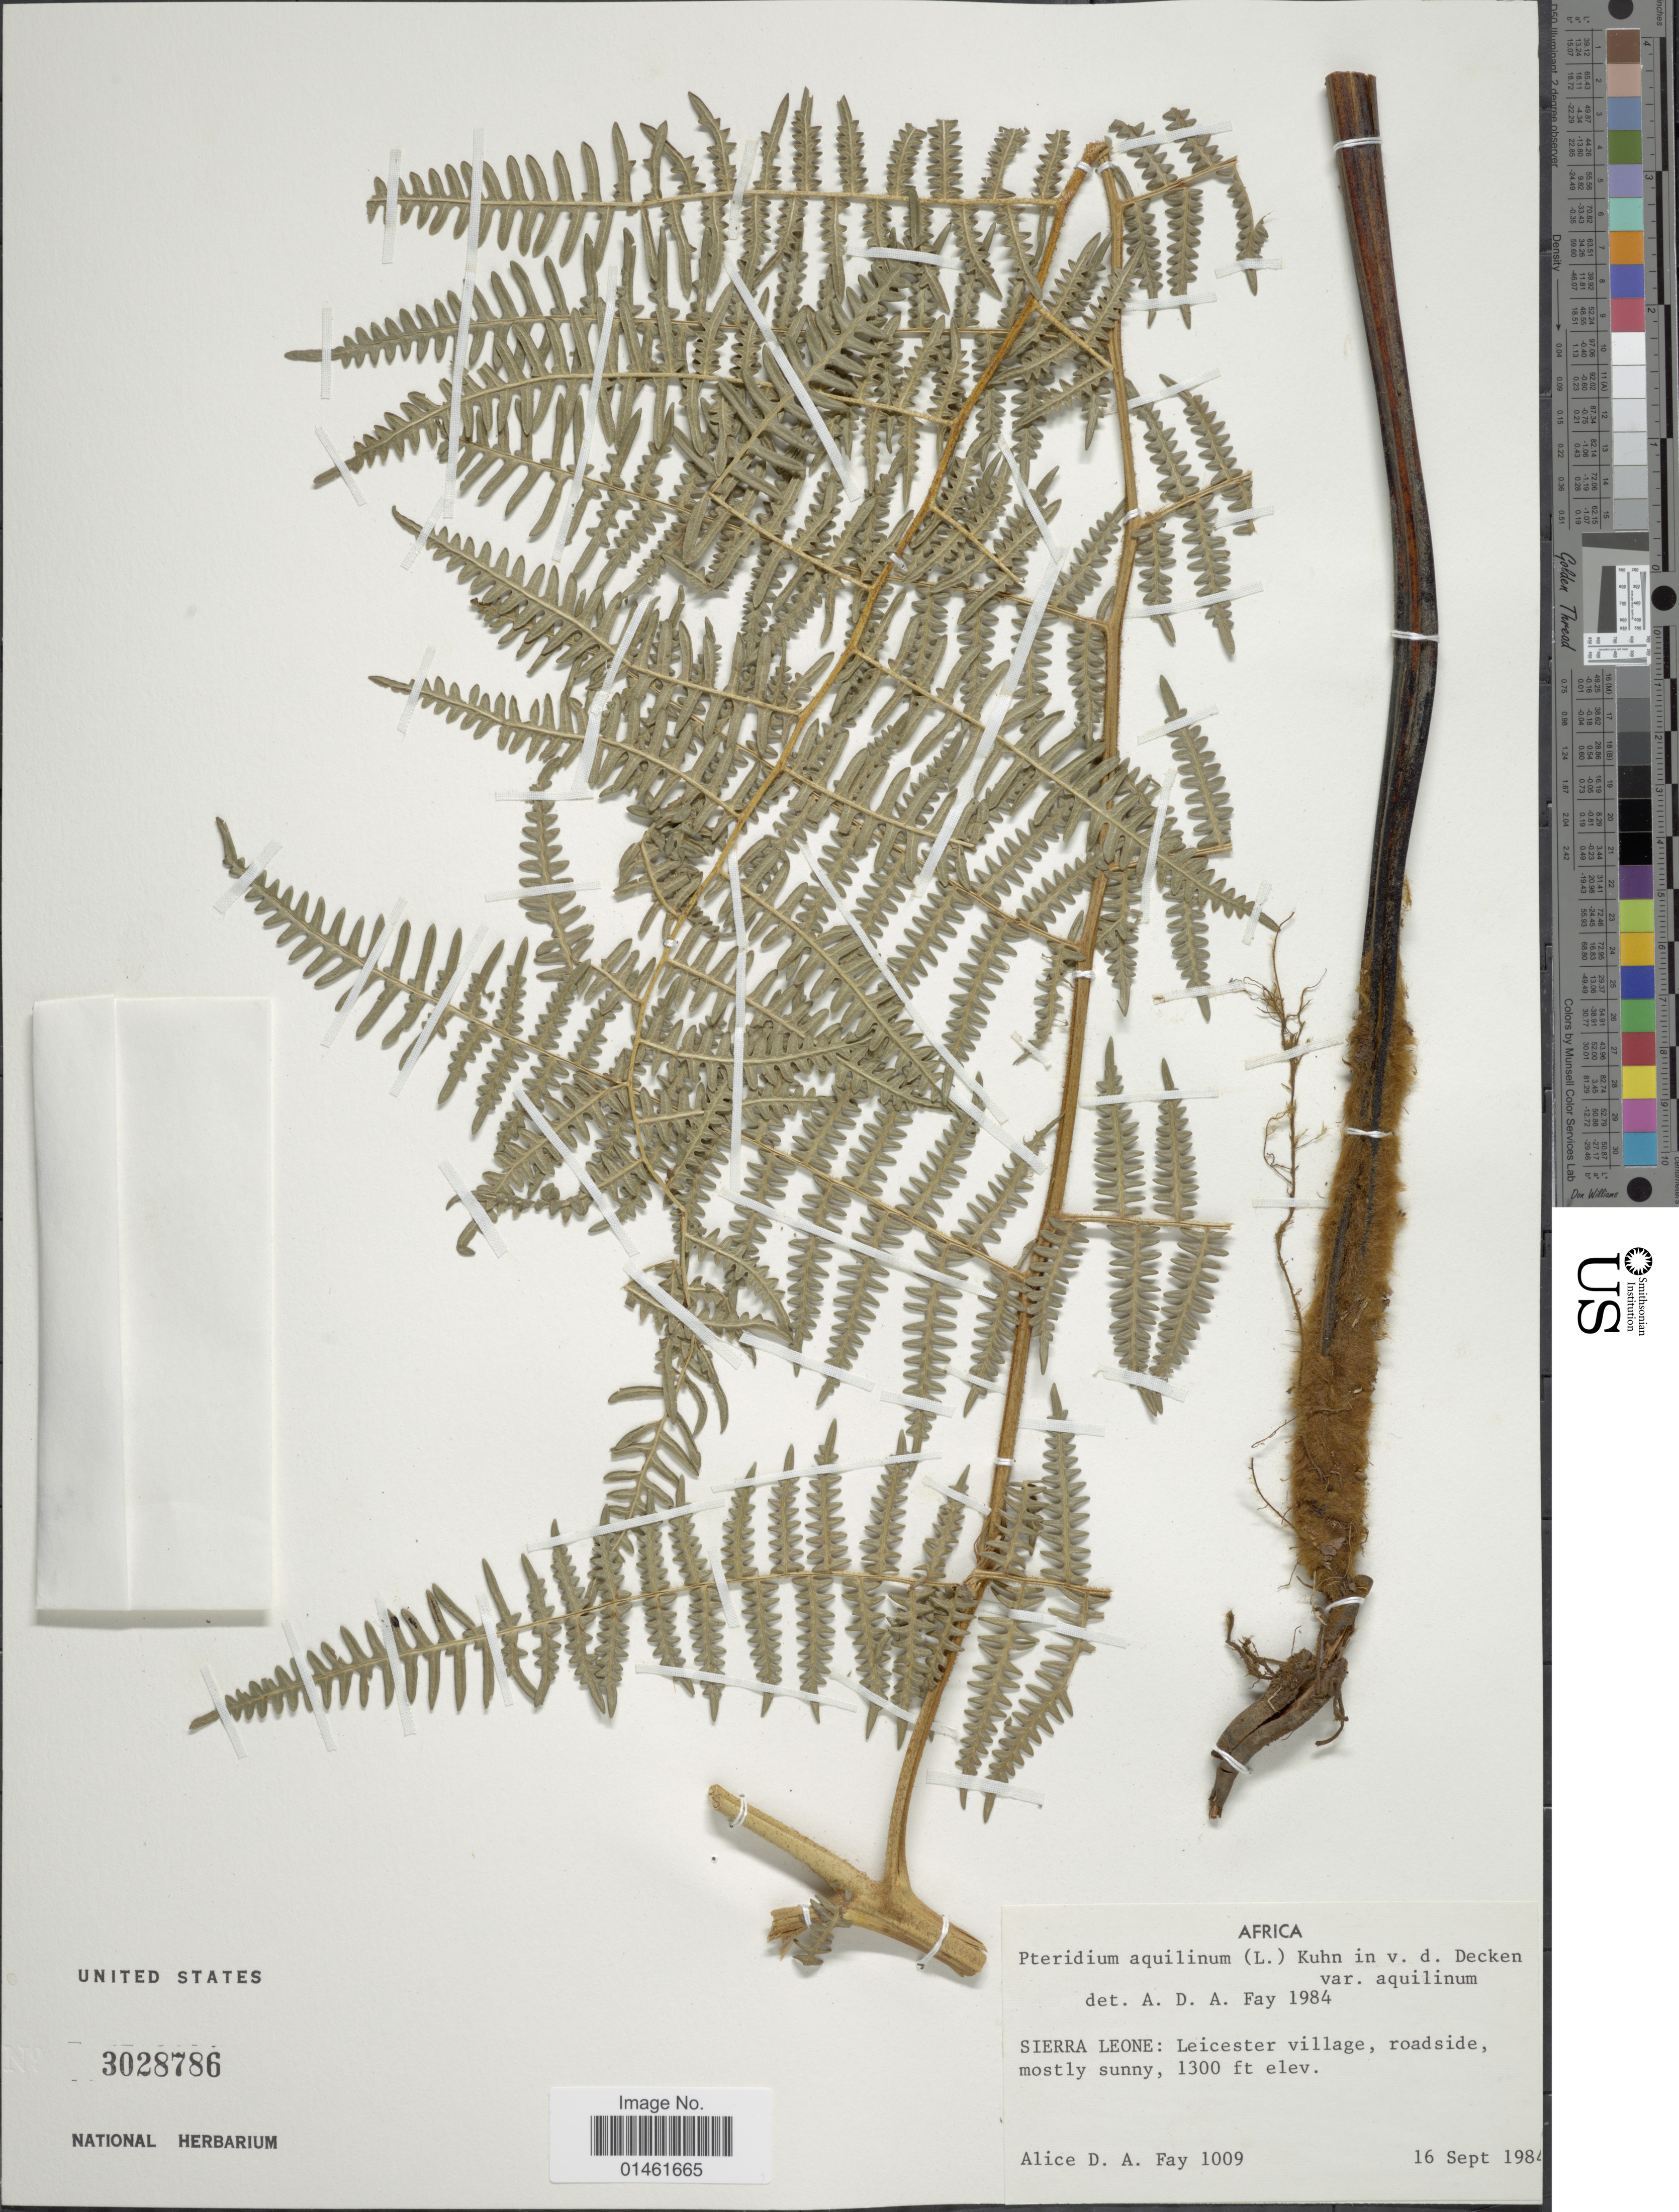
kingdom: Plantae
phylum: Tracheophyta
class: Polypodiopsida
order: Polypodiales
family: Dennstaedtiaceae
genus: Pteridium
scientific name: Pteridium aquilinum var. typicum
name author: R.M. Tryon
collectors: A. Fay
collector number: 1009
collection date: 1984-09-16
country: Central African Republic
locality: Sierra Leone: Leicester village, roadside, mosty sunny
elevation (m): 396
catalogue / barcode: US 3028786